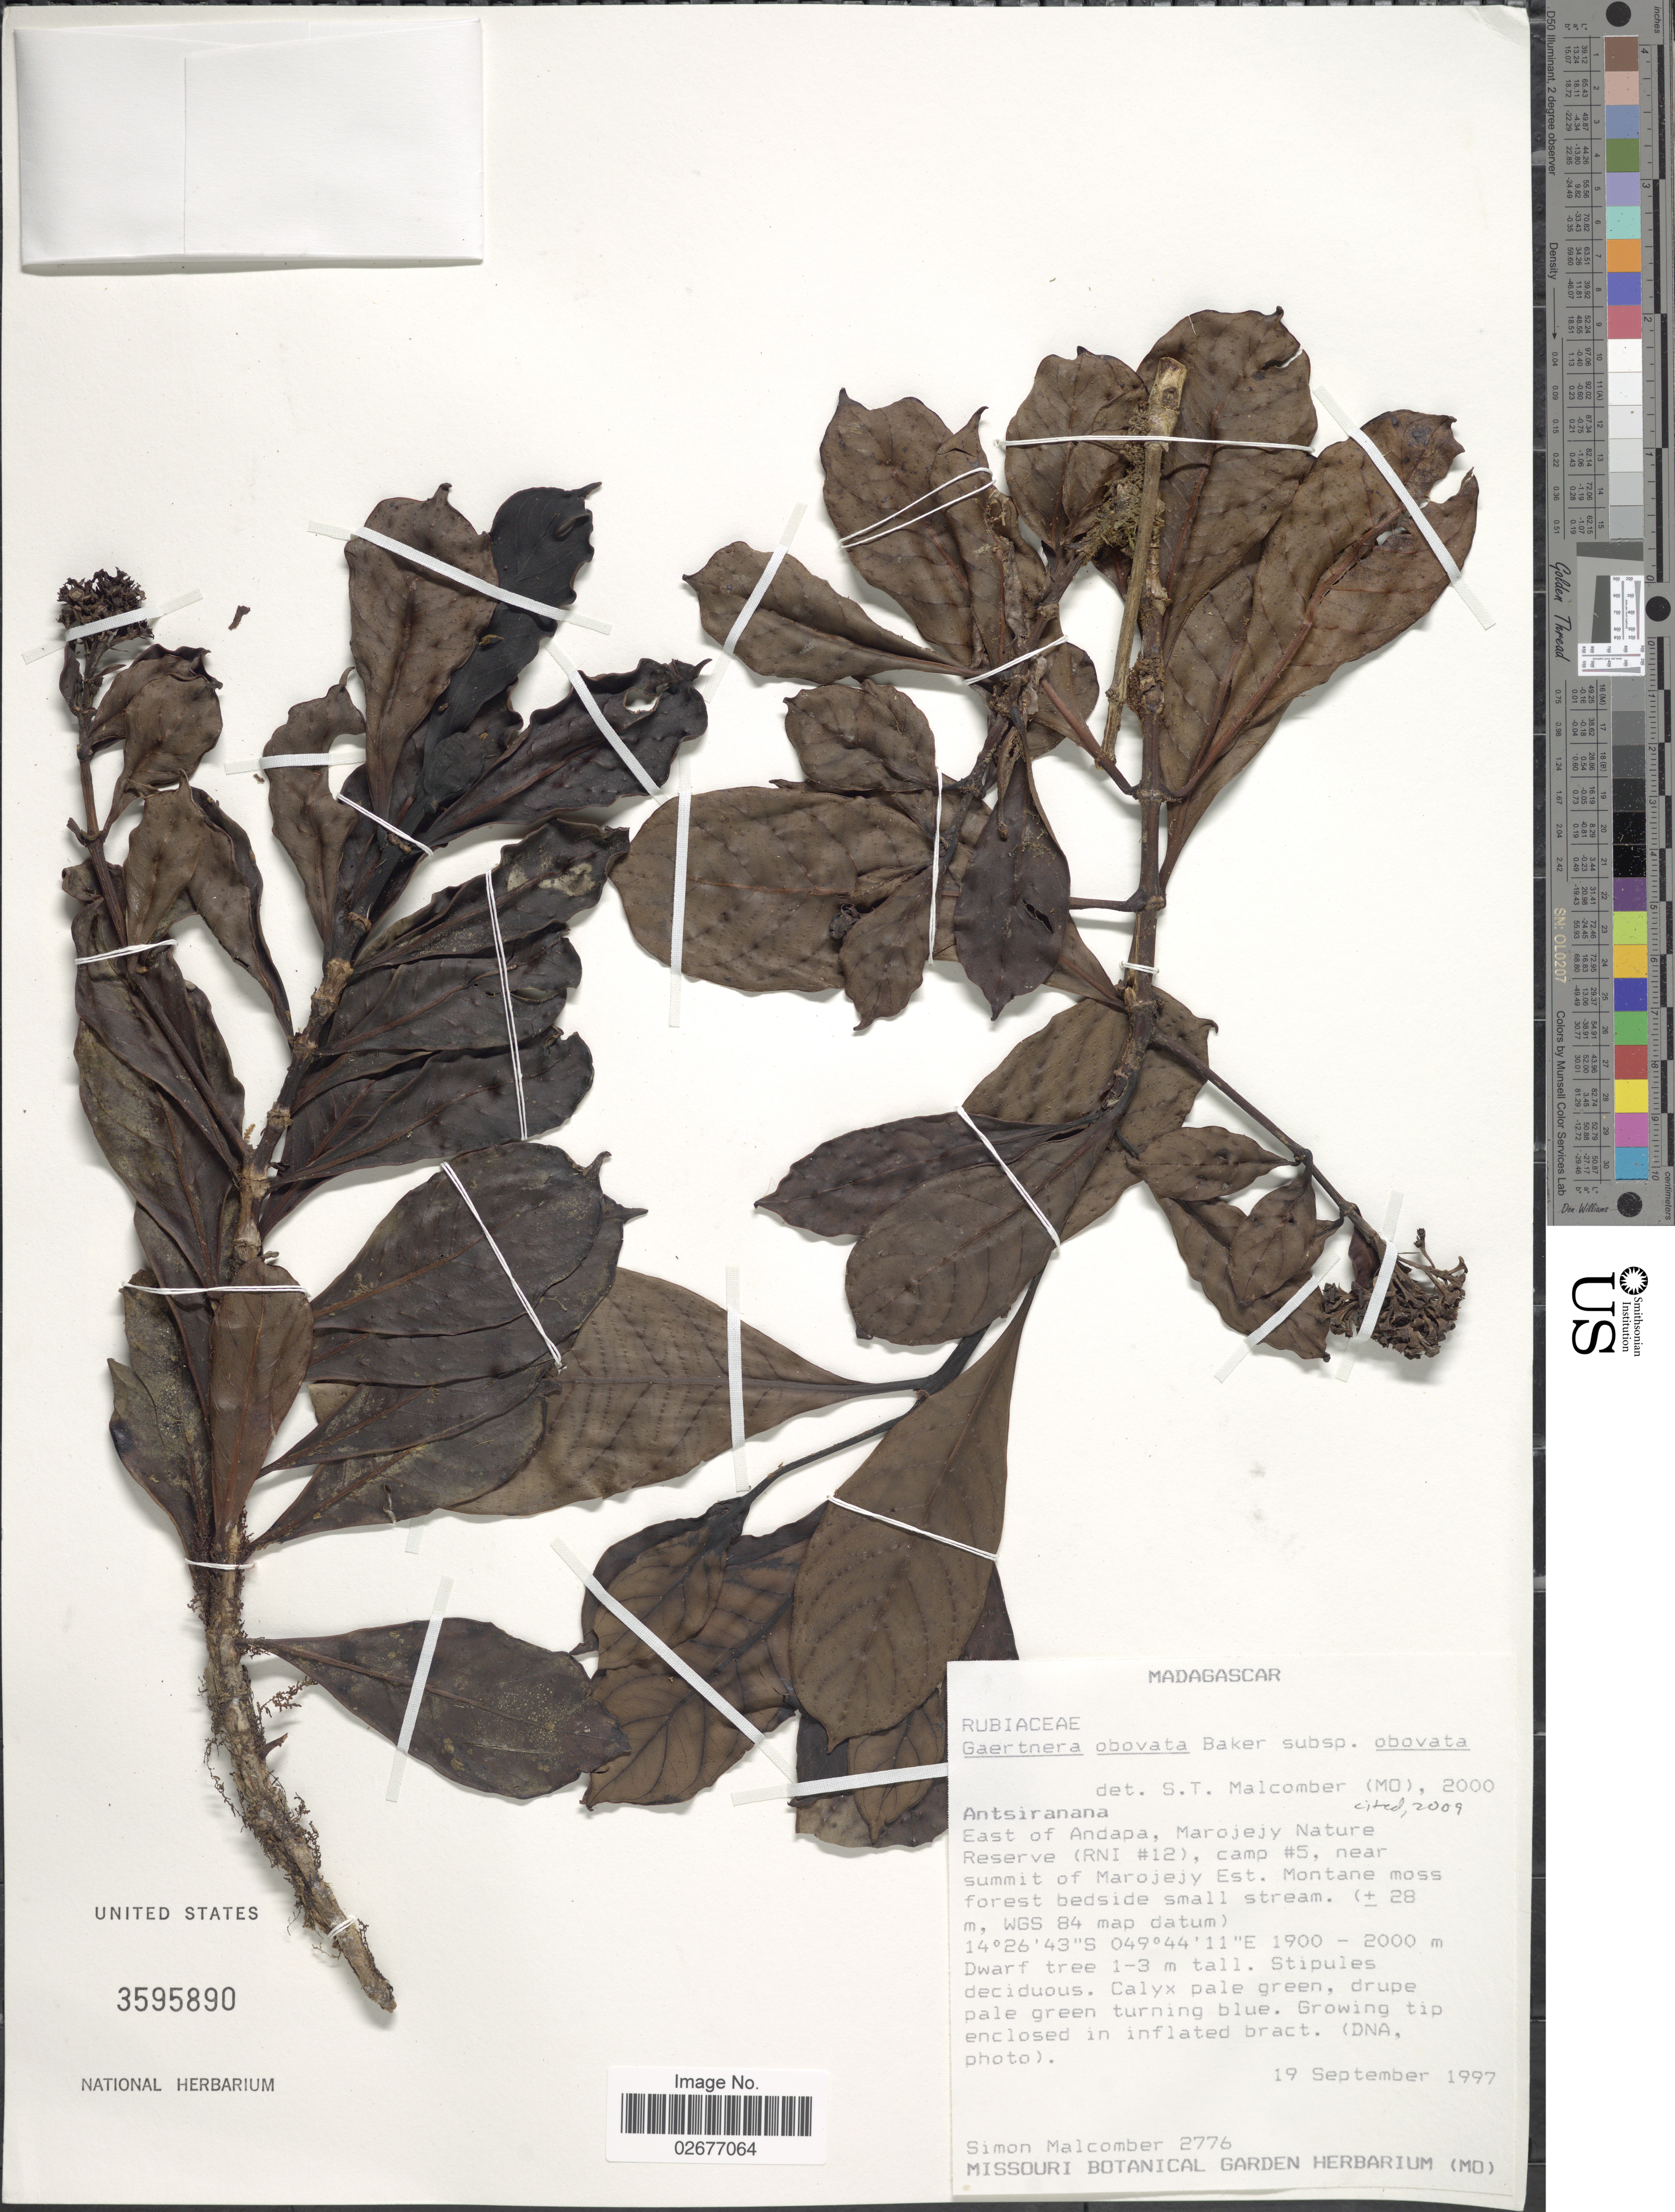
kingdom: Plantae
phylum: Tracheophyta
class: Magnoliopsida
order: Gentianales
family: Rubiaceae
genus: Gaertnera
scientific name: Gaertnera obovata var. obovata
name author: Baker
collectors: S. T. Malcomber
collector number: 2776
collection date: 1997-09-19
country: Madagascar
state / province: Sava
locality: East of Andapa, Marojejy Nature Reserve (RNI #12), camp #5, near summit of Marojejy Est.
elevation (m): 1900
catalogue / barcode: US 3595890